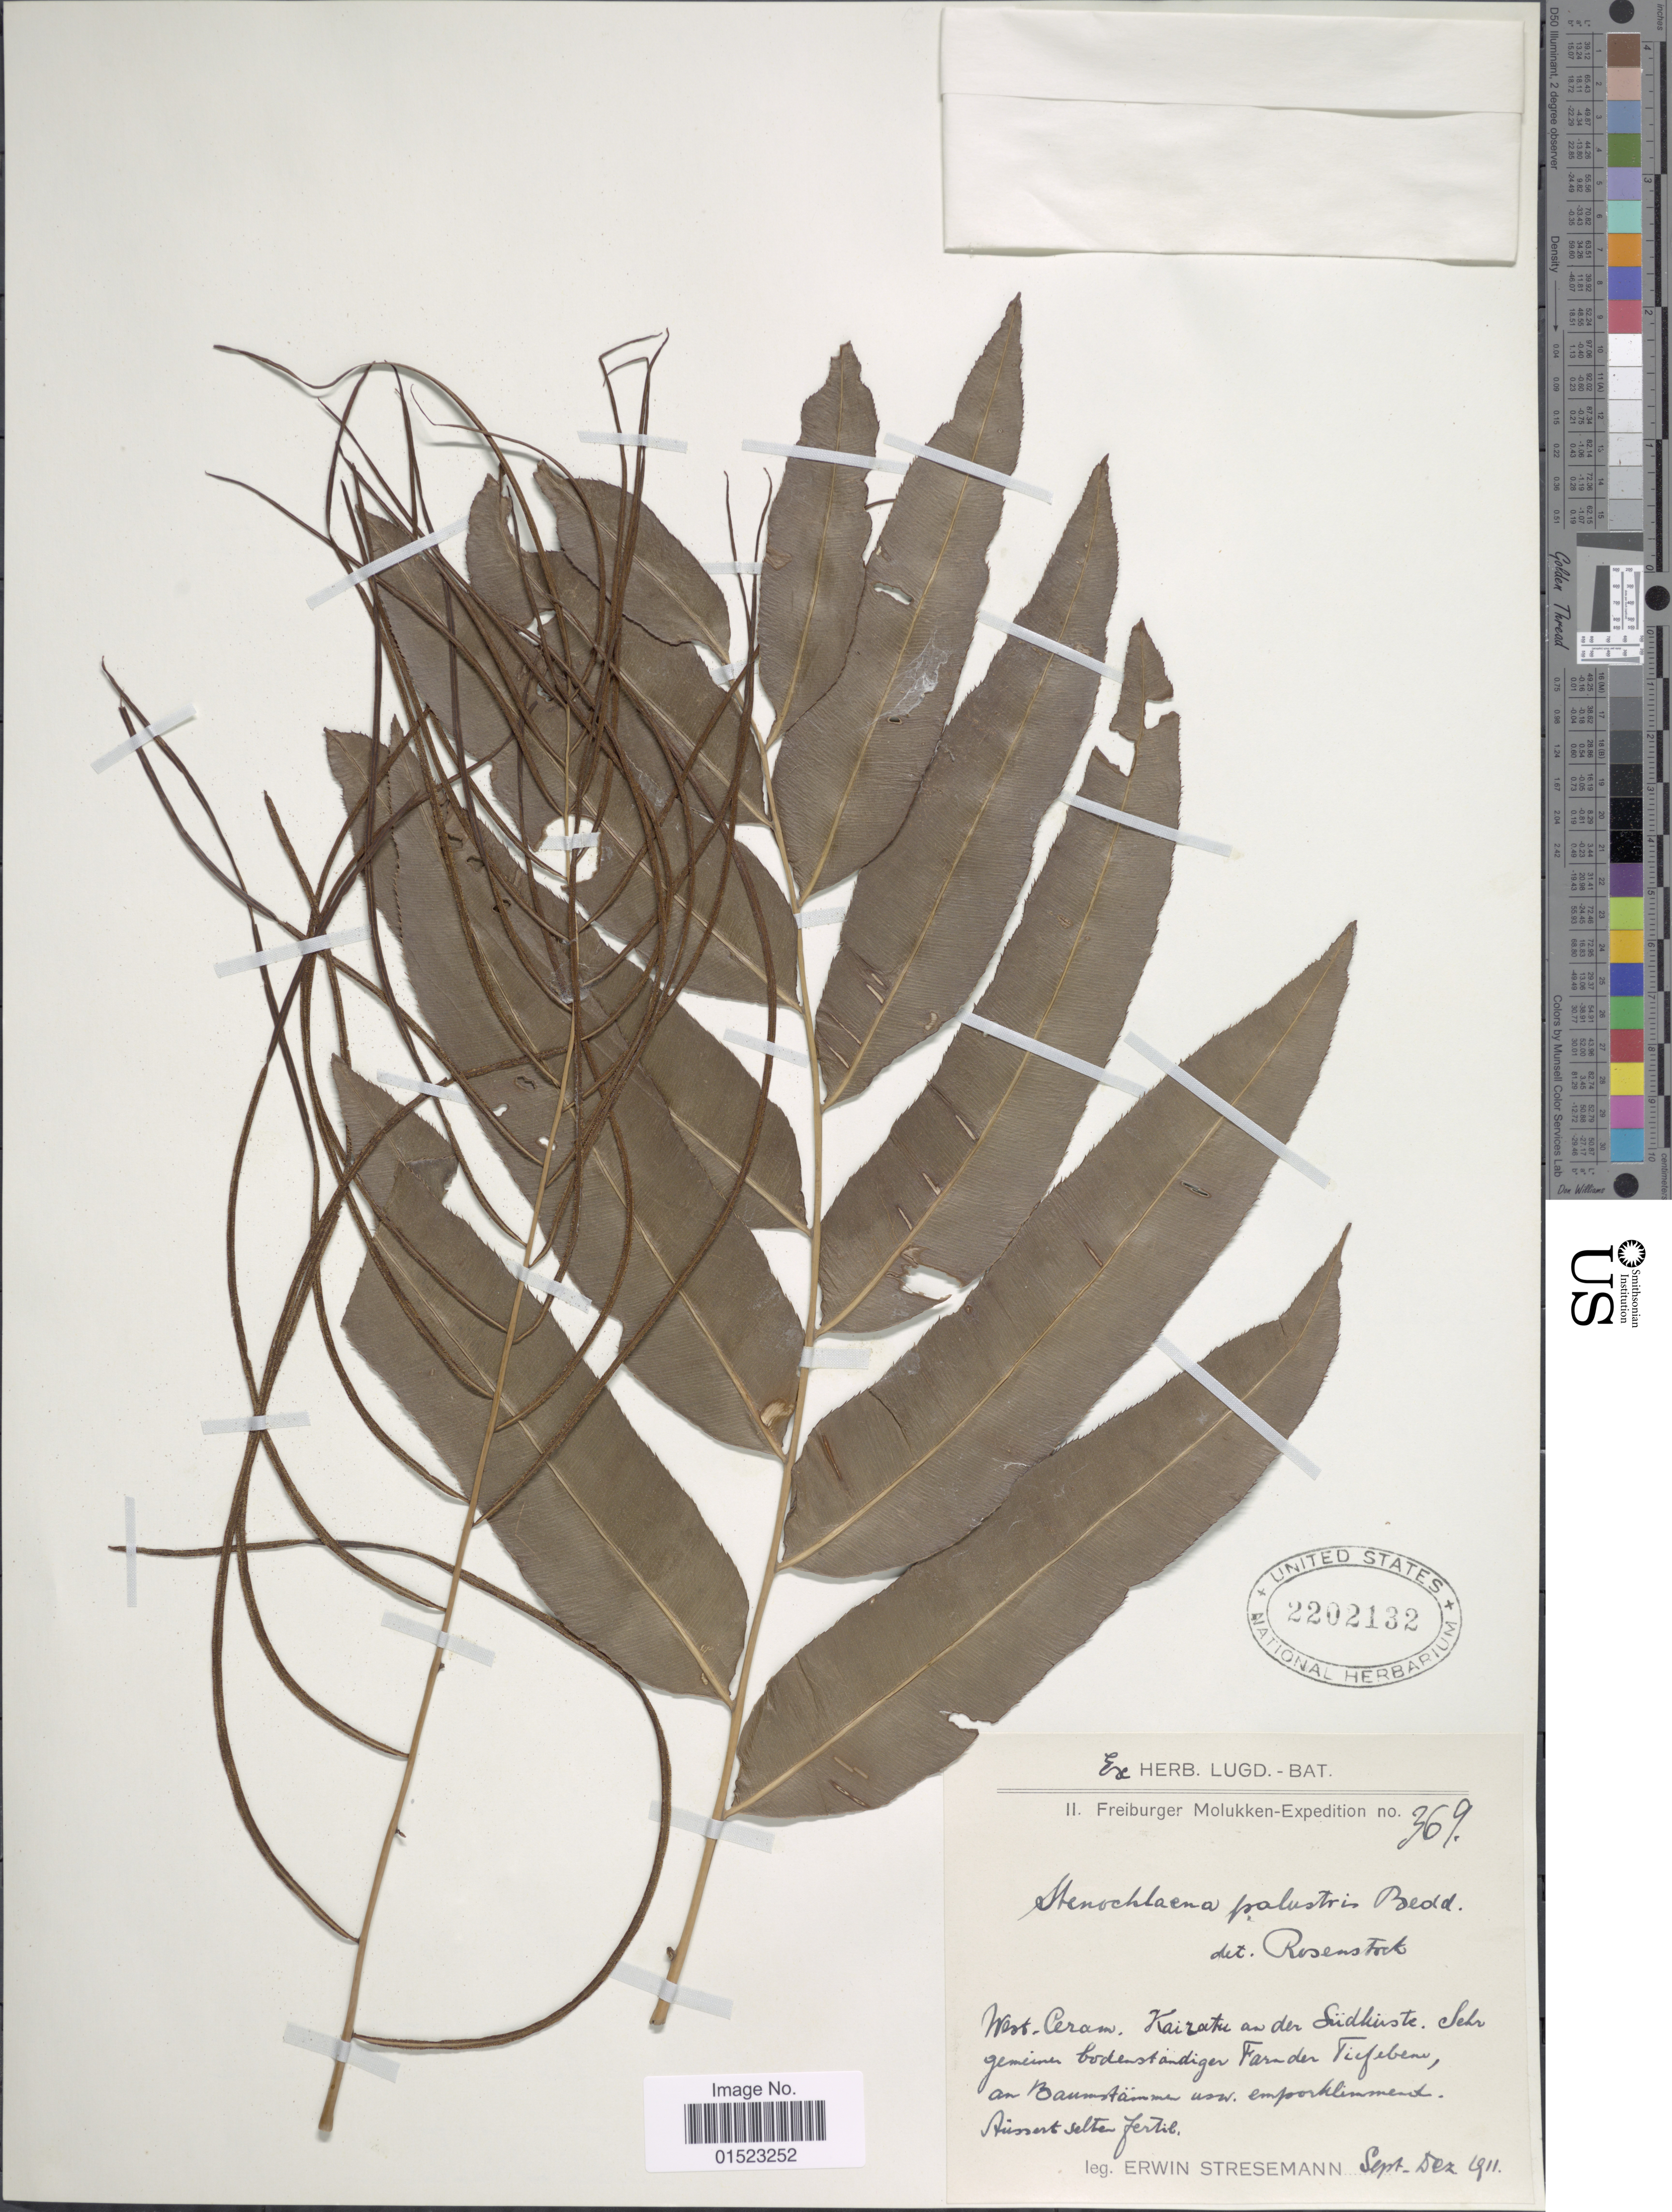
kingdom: Plantae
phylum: Tracheophyta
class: Polypodiopsida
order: Polypodiales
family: Blechnaceae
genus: Stenochlaena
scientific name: Stenochlaena palustris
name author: (Burm. f.) Bedd.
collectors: E. Stresemann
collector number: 369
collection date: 1911-09/1911-12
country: Indonesia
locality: West Ceram, Kairatu au der Sudkuste, Sehr gemein borderstandiger Farm der Tifebem, au Baumstammen usw. emporklimment, Aussert selften Fertile [interpreted]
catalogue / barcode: US 2202132